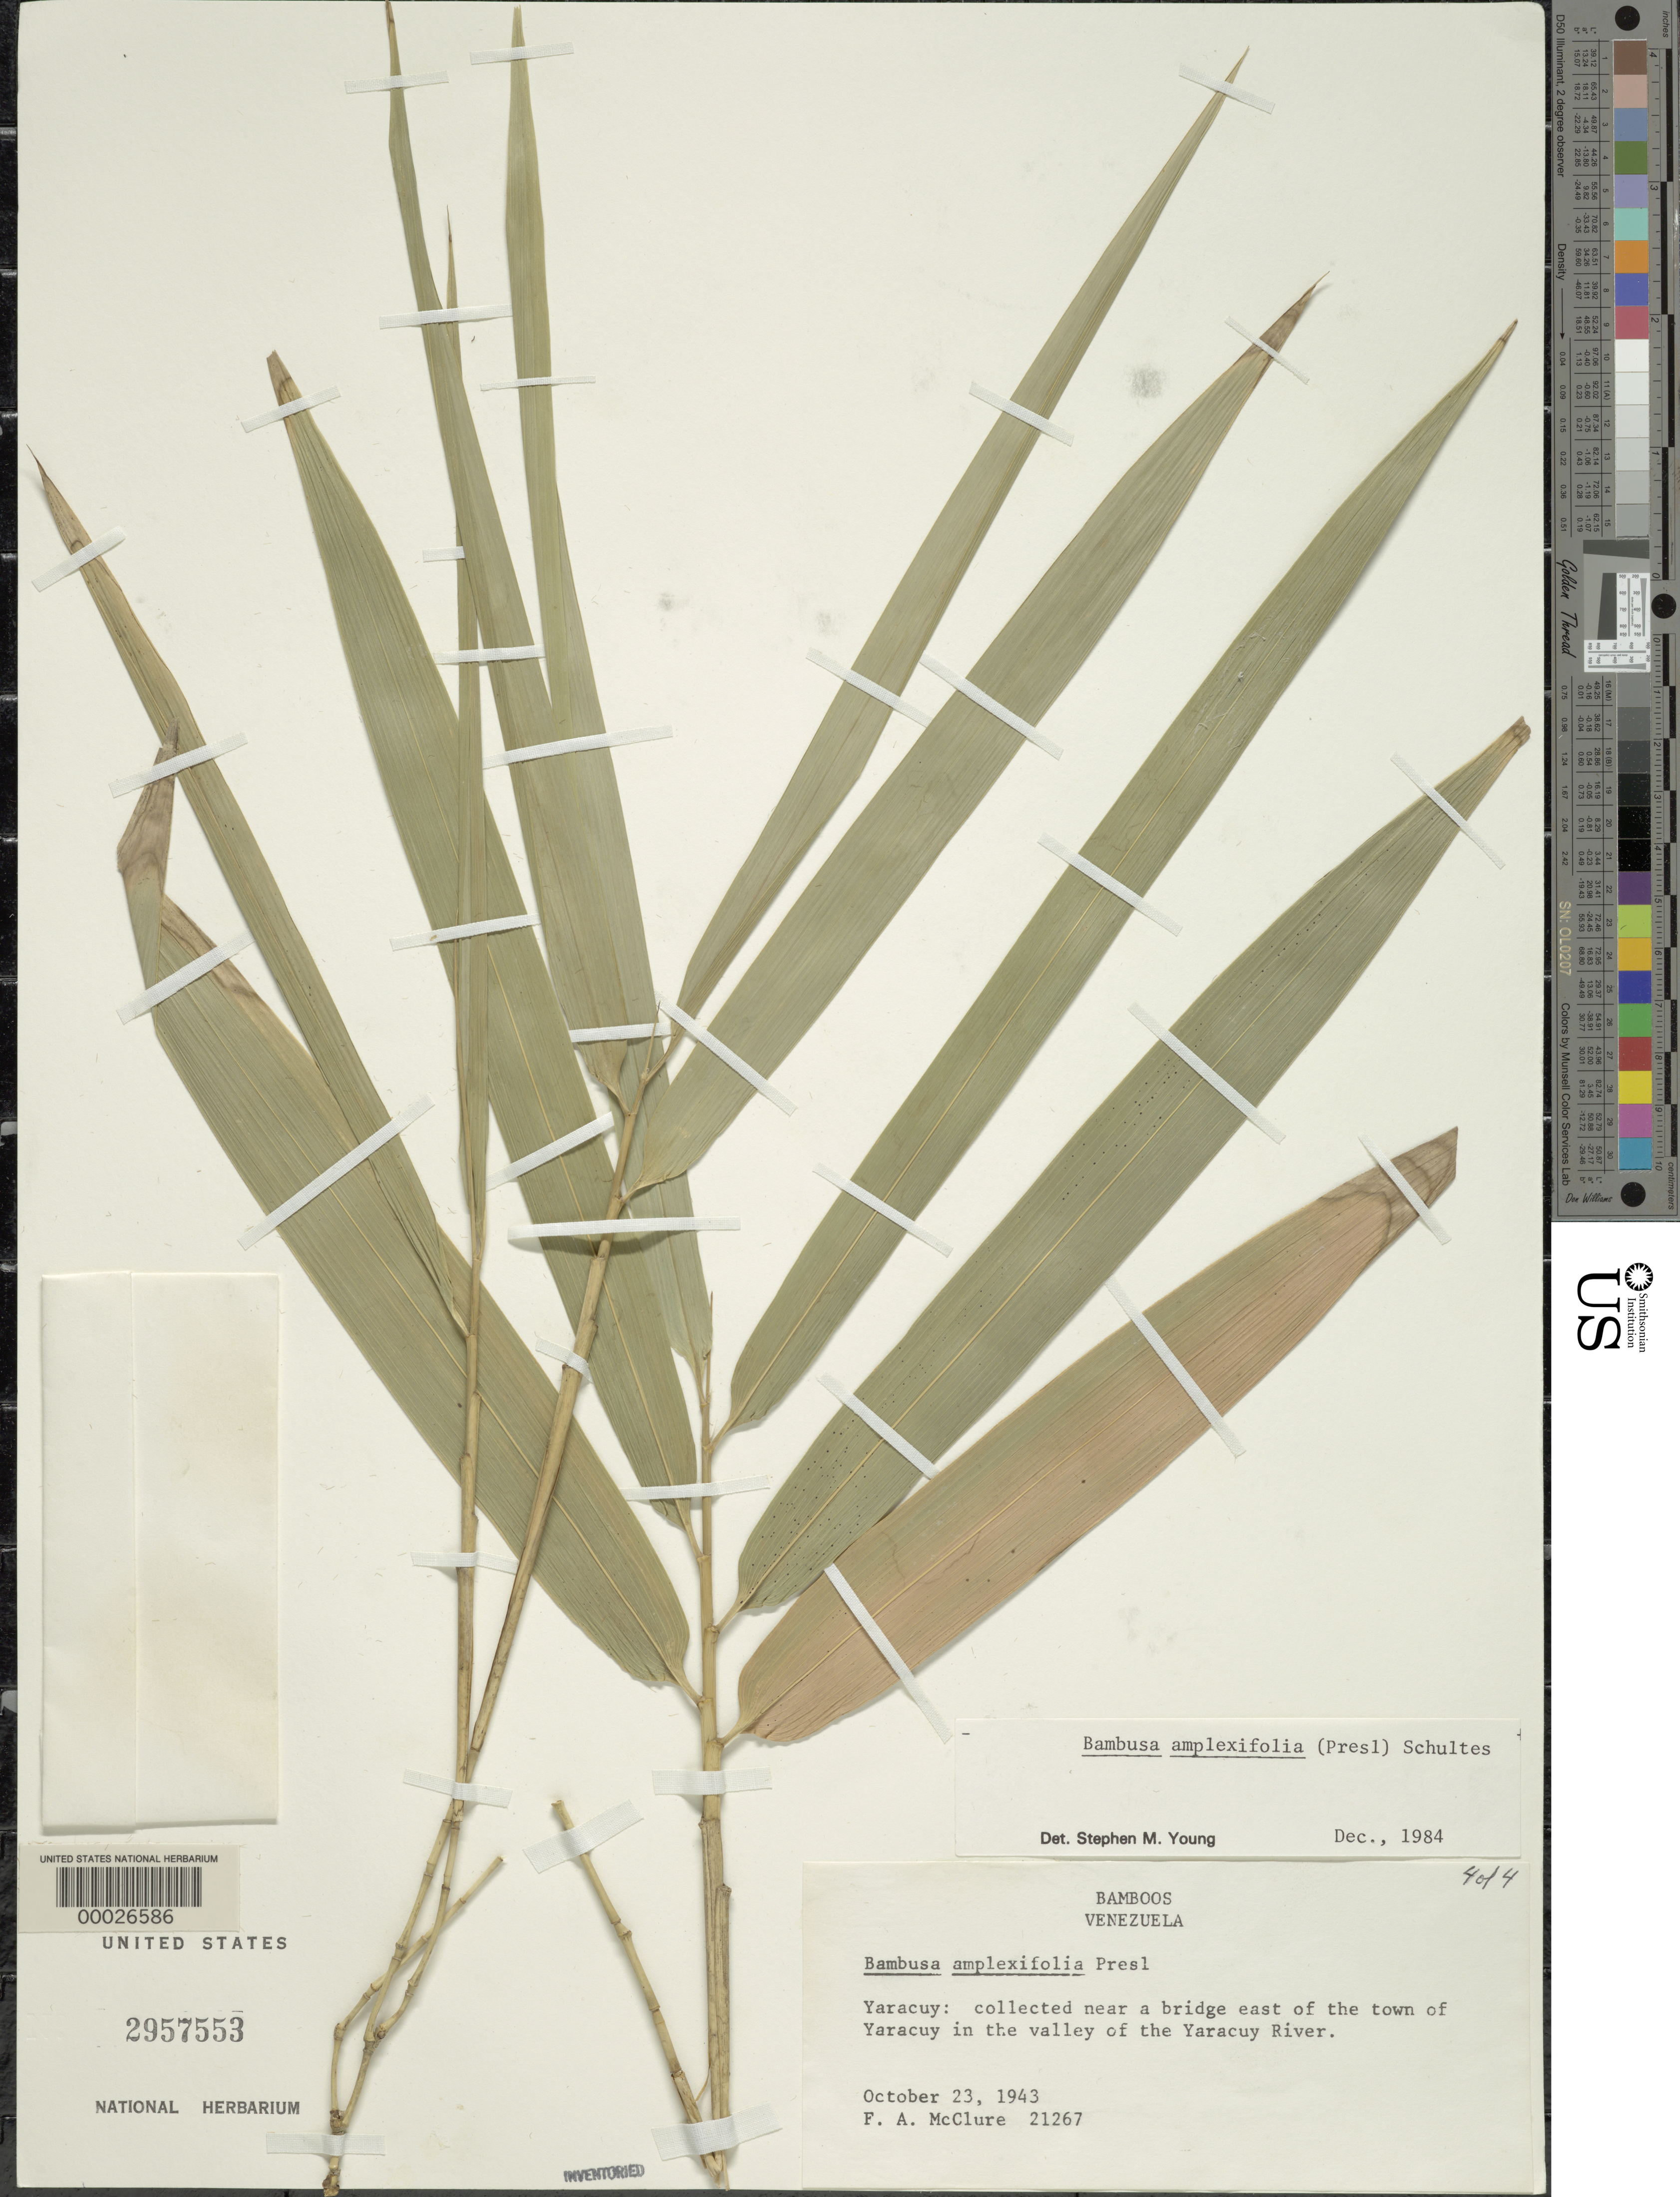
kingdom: Plantae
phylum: Tracheophyta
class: Liliopsida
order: Poales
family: Poaceae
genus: Guadua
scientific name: Guadua amplexifolia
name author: J. Presl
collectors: F. A. McClure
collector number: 21267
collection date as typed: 23 Oct 1943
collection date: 1943-10-23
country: Venezuela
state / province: Yaracuy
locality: Yaracuy, yaracuy river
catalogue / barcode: US 2957553